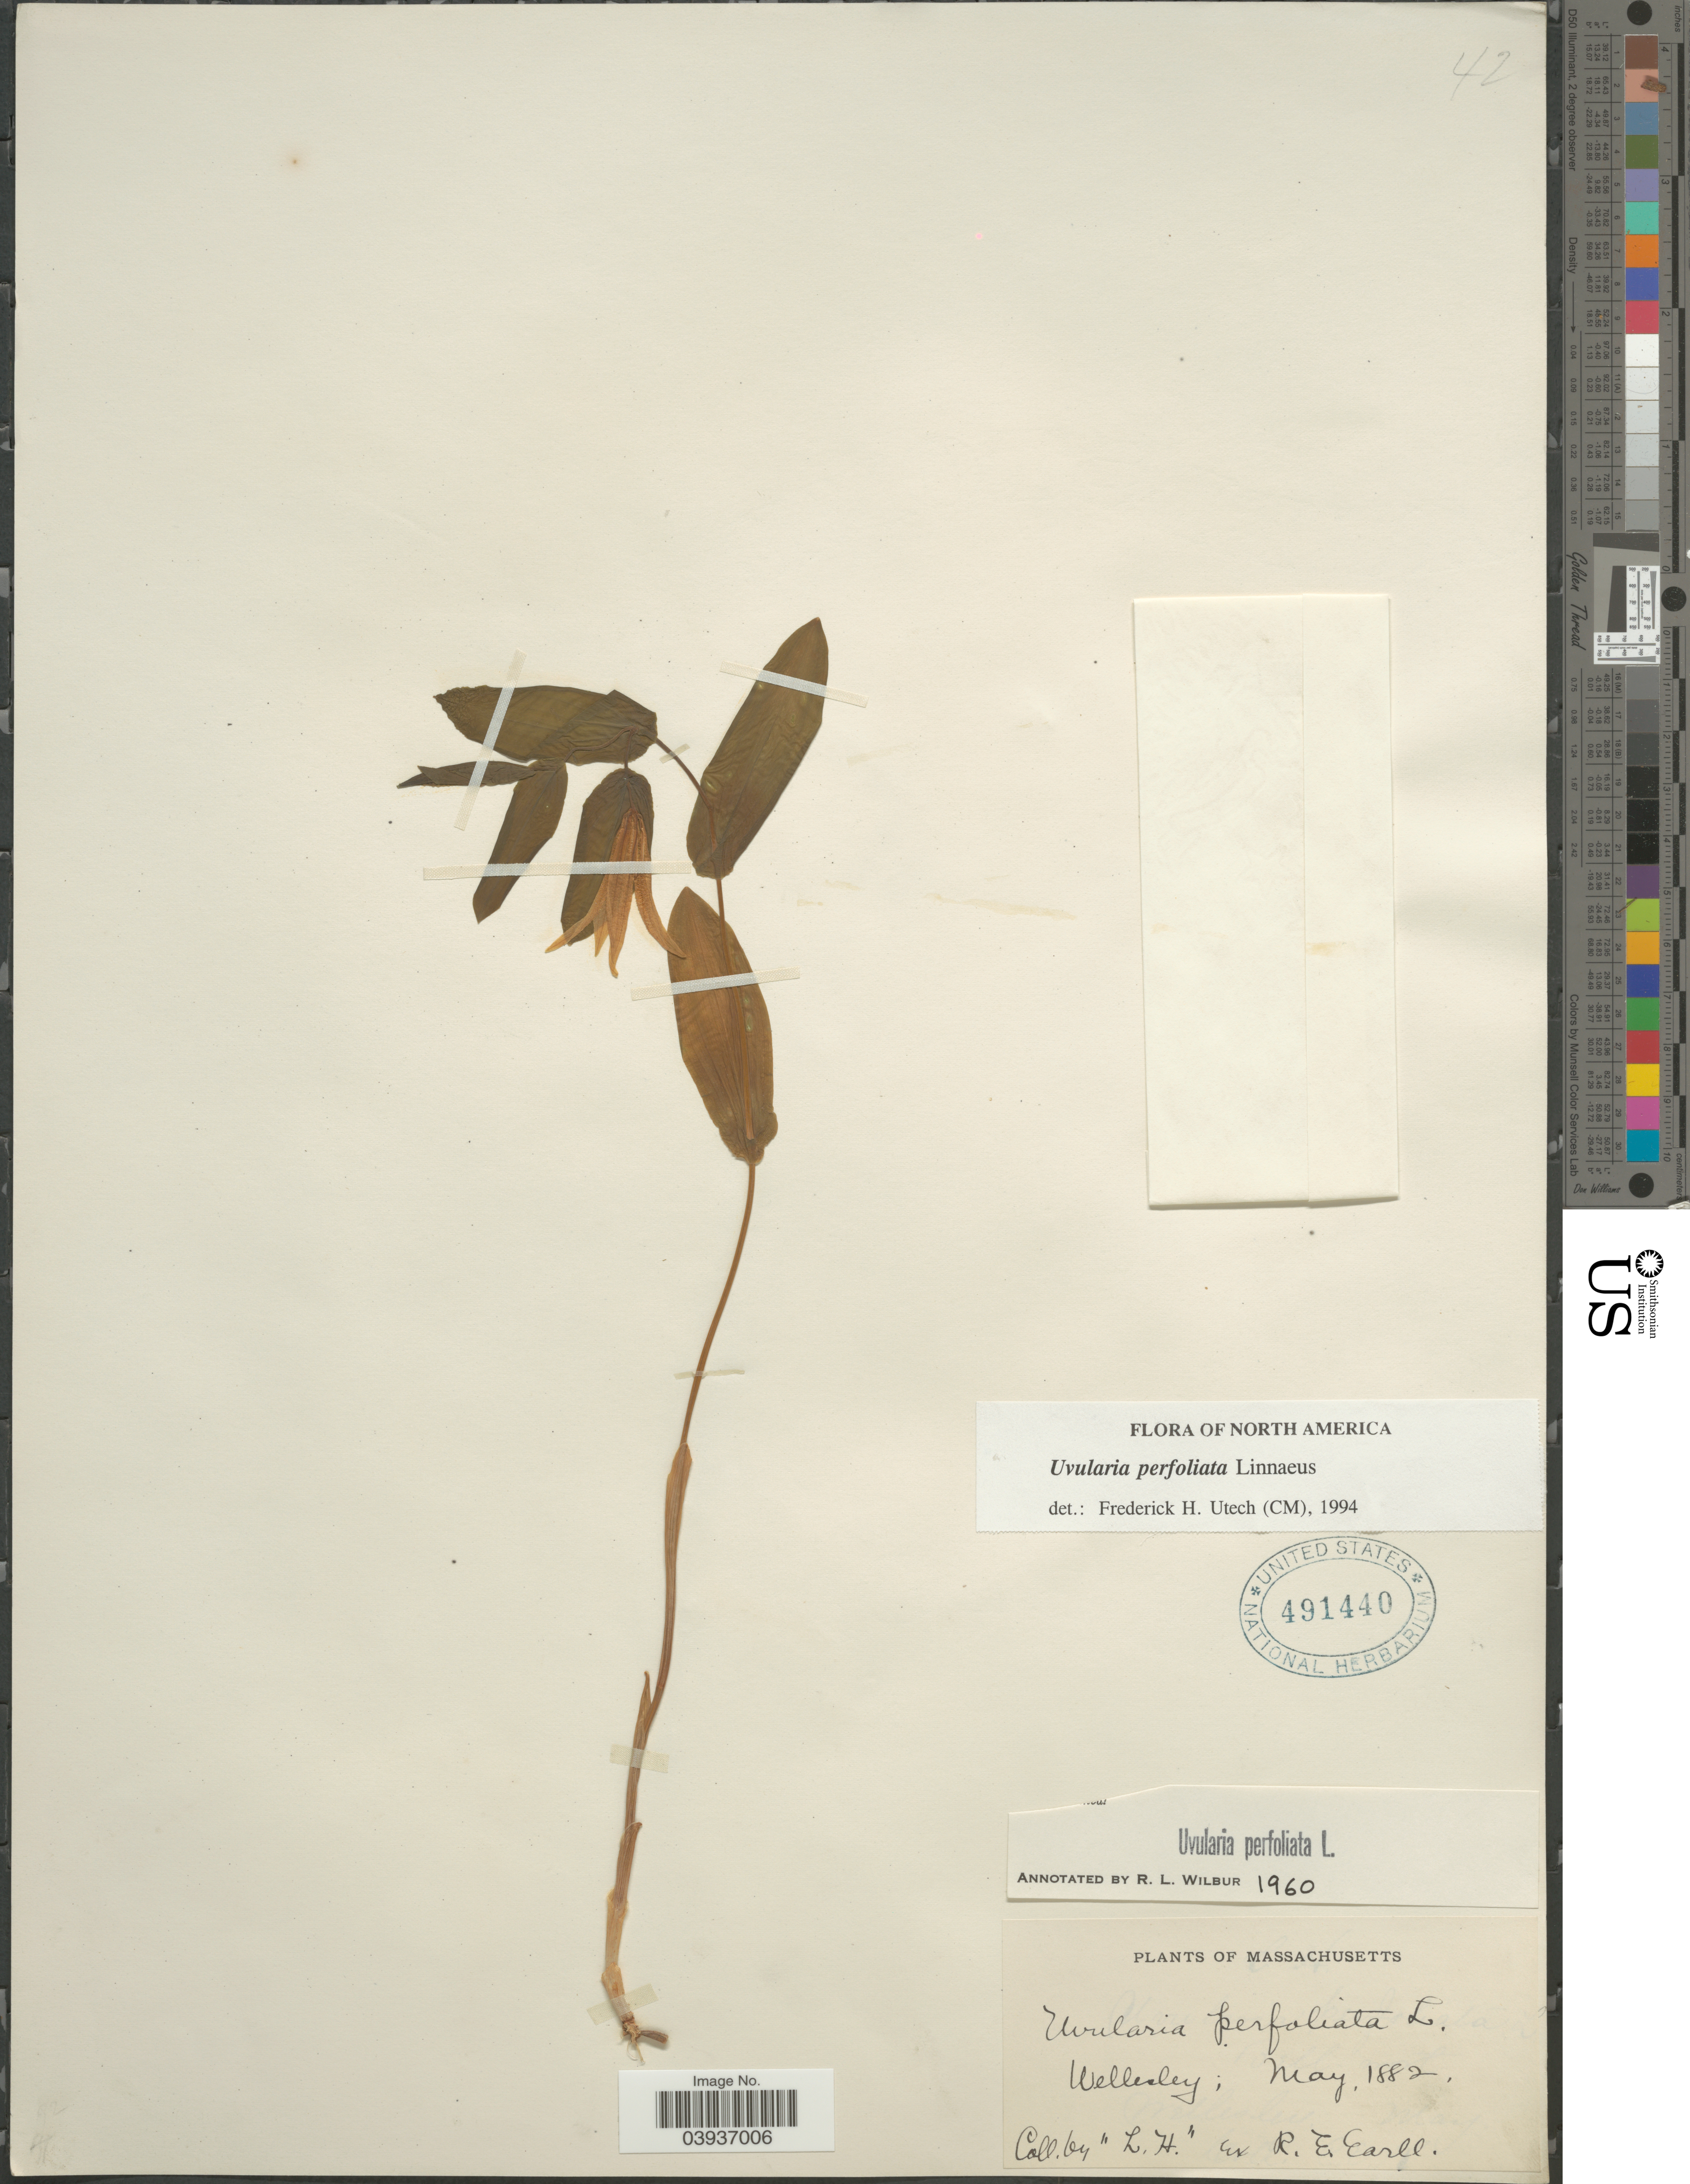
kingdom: Plantae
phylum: Tracheophyta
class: Liliopsida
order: Liliales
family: Colchicaceae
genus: Uvularia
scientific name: Uvularia perfoliata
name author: L.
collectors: R. Earll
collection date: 1882-05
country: United States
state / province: Massachusetts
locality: Wellesley.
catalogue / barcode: US 491440